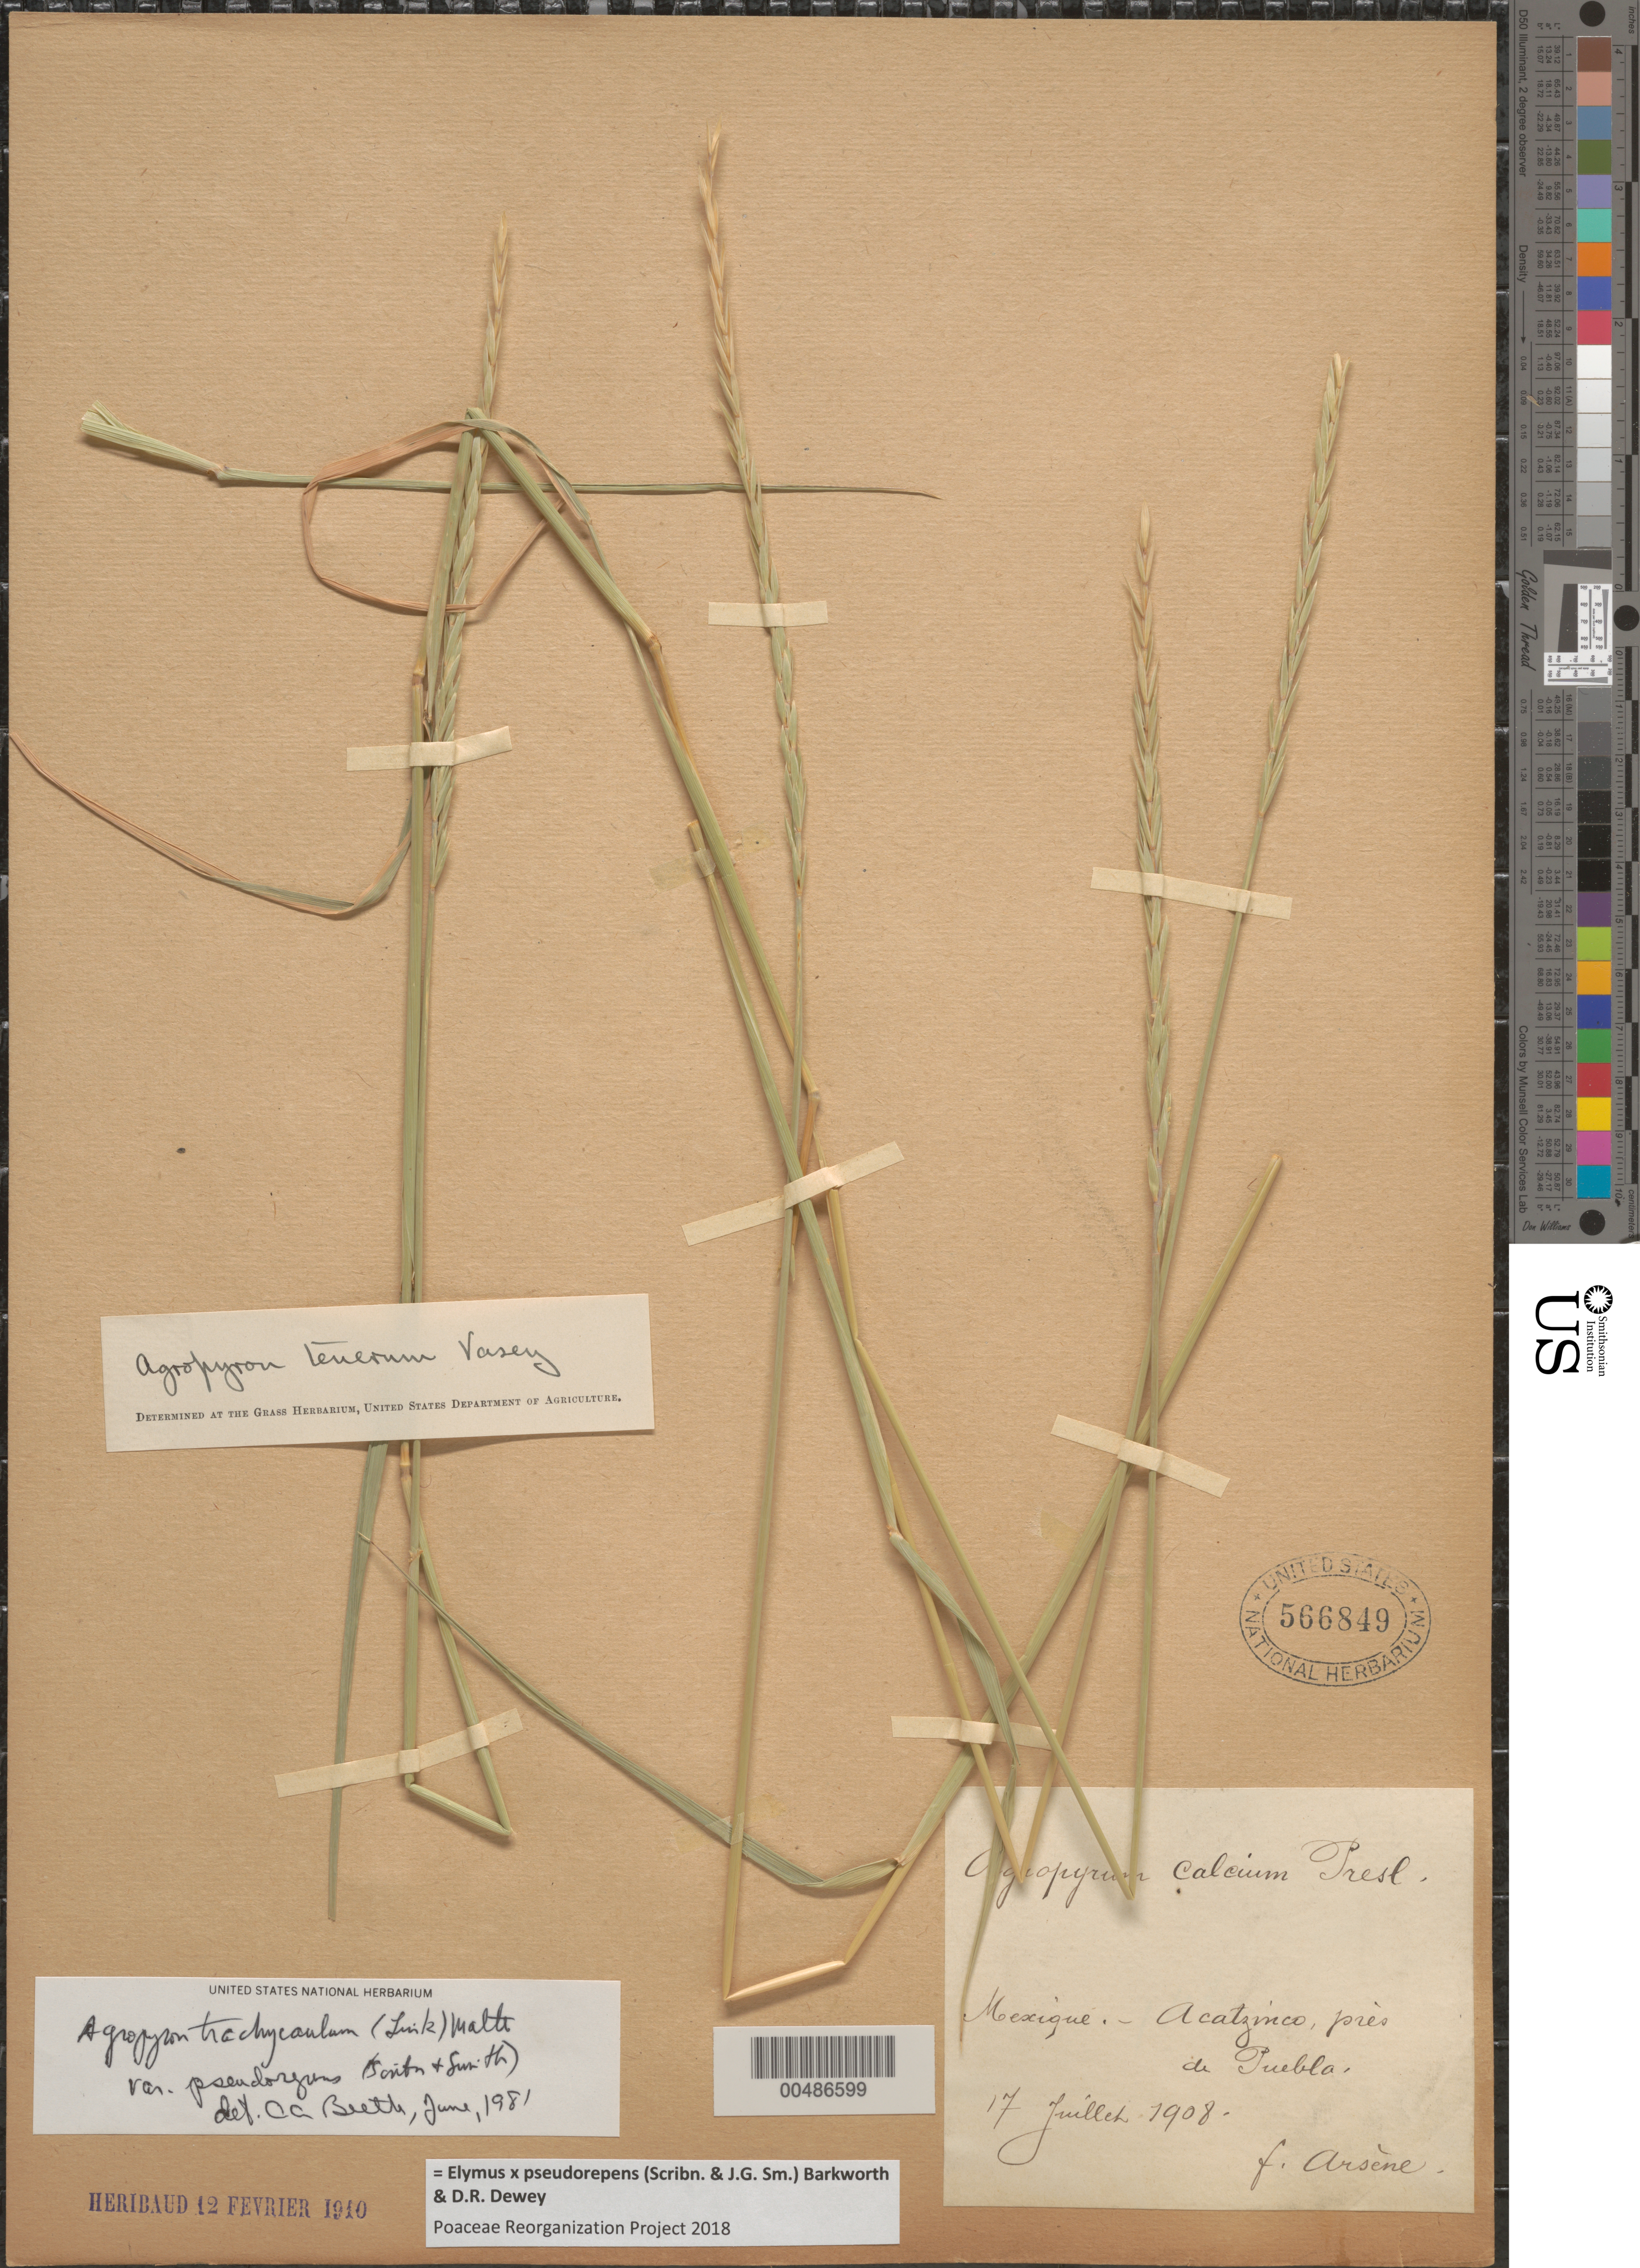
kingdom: Plantae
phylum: Tracheophyta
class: Liliopsida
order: Poales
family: Poaceae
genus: Elymus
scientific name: Elymus x pseudorepens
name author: (Scribn. & J.G. Sm.) Barkworth & Dewey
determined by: Poaceae Reorganization Project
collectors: F. Arsène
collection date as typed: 17 Jun 1908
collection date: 1908-06-17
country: Mexico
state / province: Puebla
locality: Acatzinco, près de Puebla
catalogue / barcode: US 566849